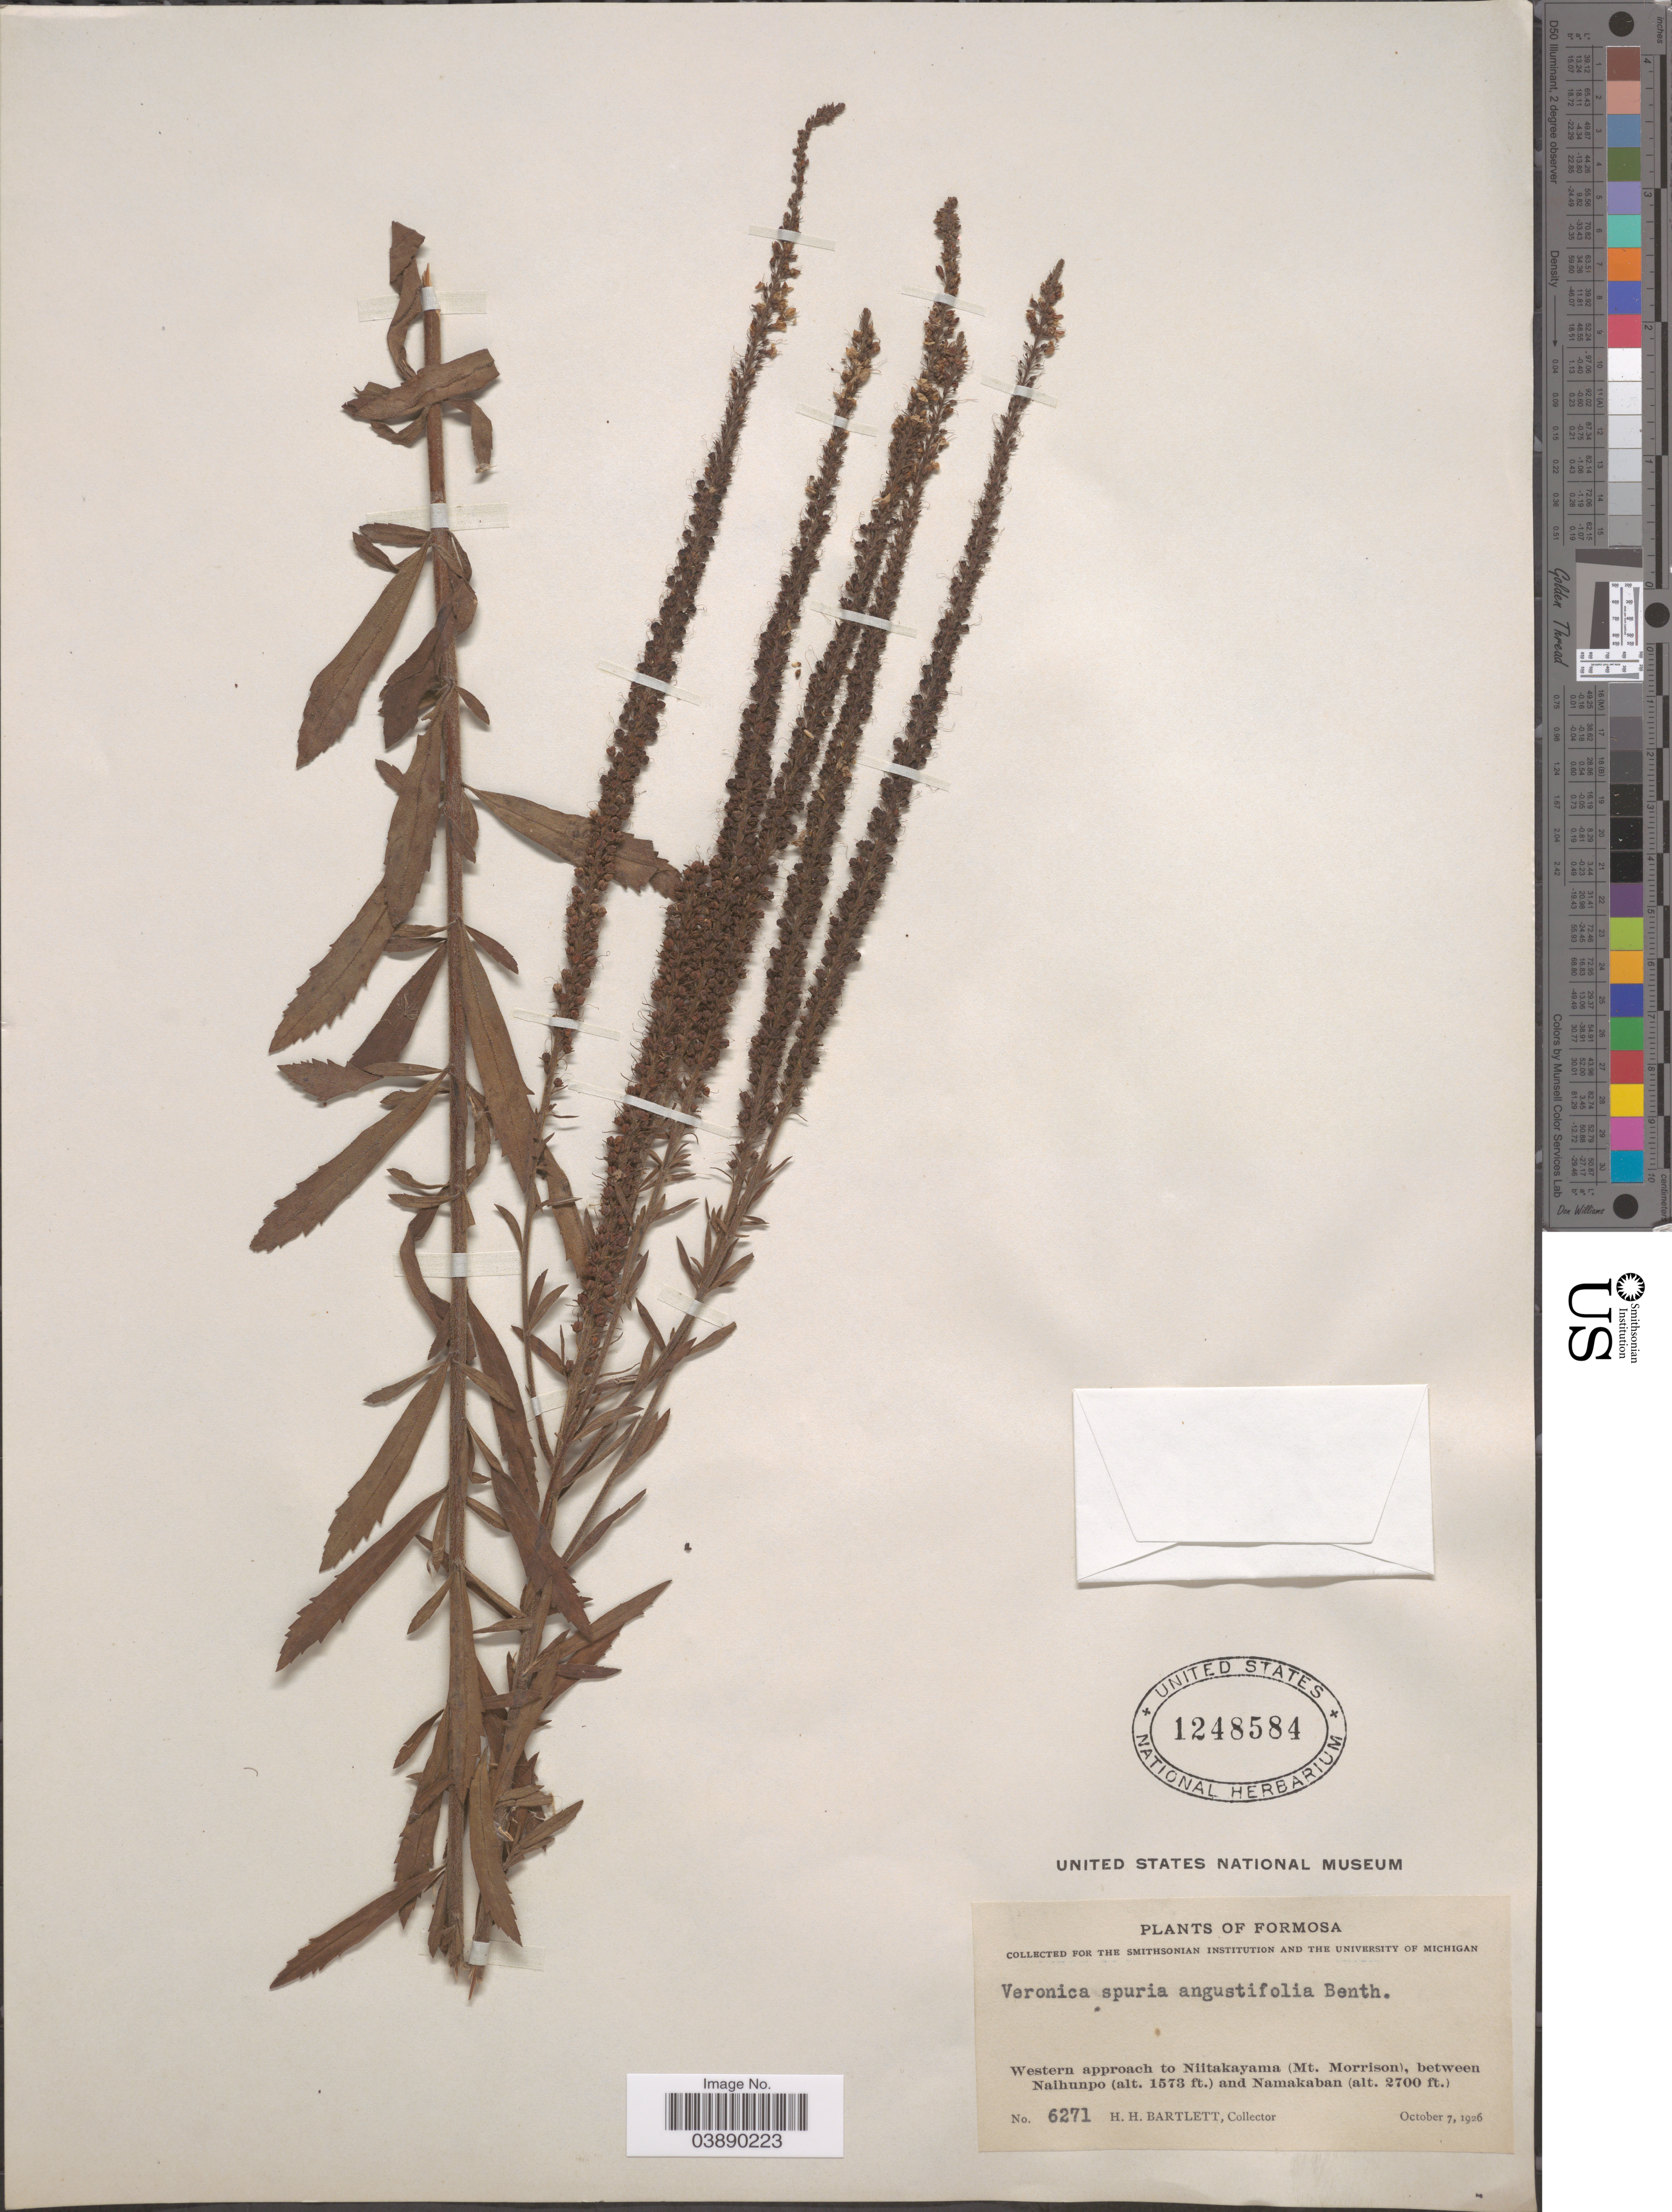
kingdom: Plantae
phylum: Tracheophyta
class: Magnoliopsida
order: Lamiales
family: Plantaginaceae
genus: Veronica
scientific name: Veronica linariifolia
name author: Pall. ex Link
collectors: H. H. Bartlett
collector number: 6271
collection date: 1926-10-07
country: Taiwan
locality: Formosa. Western approach to Niitakayama (Mt. Morrison), between Naihunpo and Namakaban.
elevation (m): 479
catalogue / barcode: US 1248584